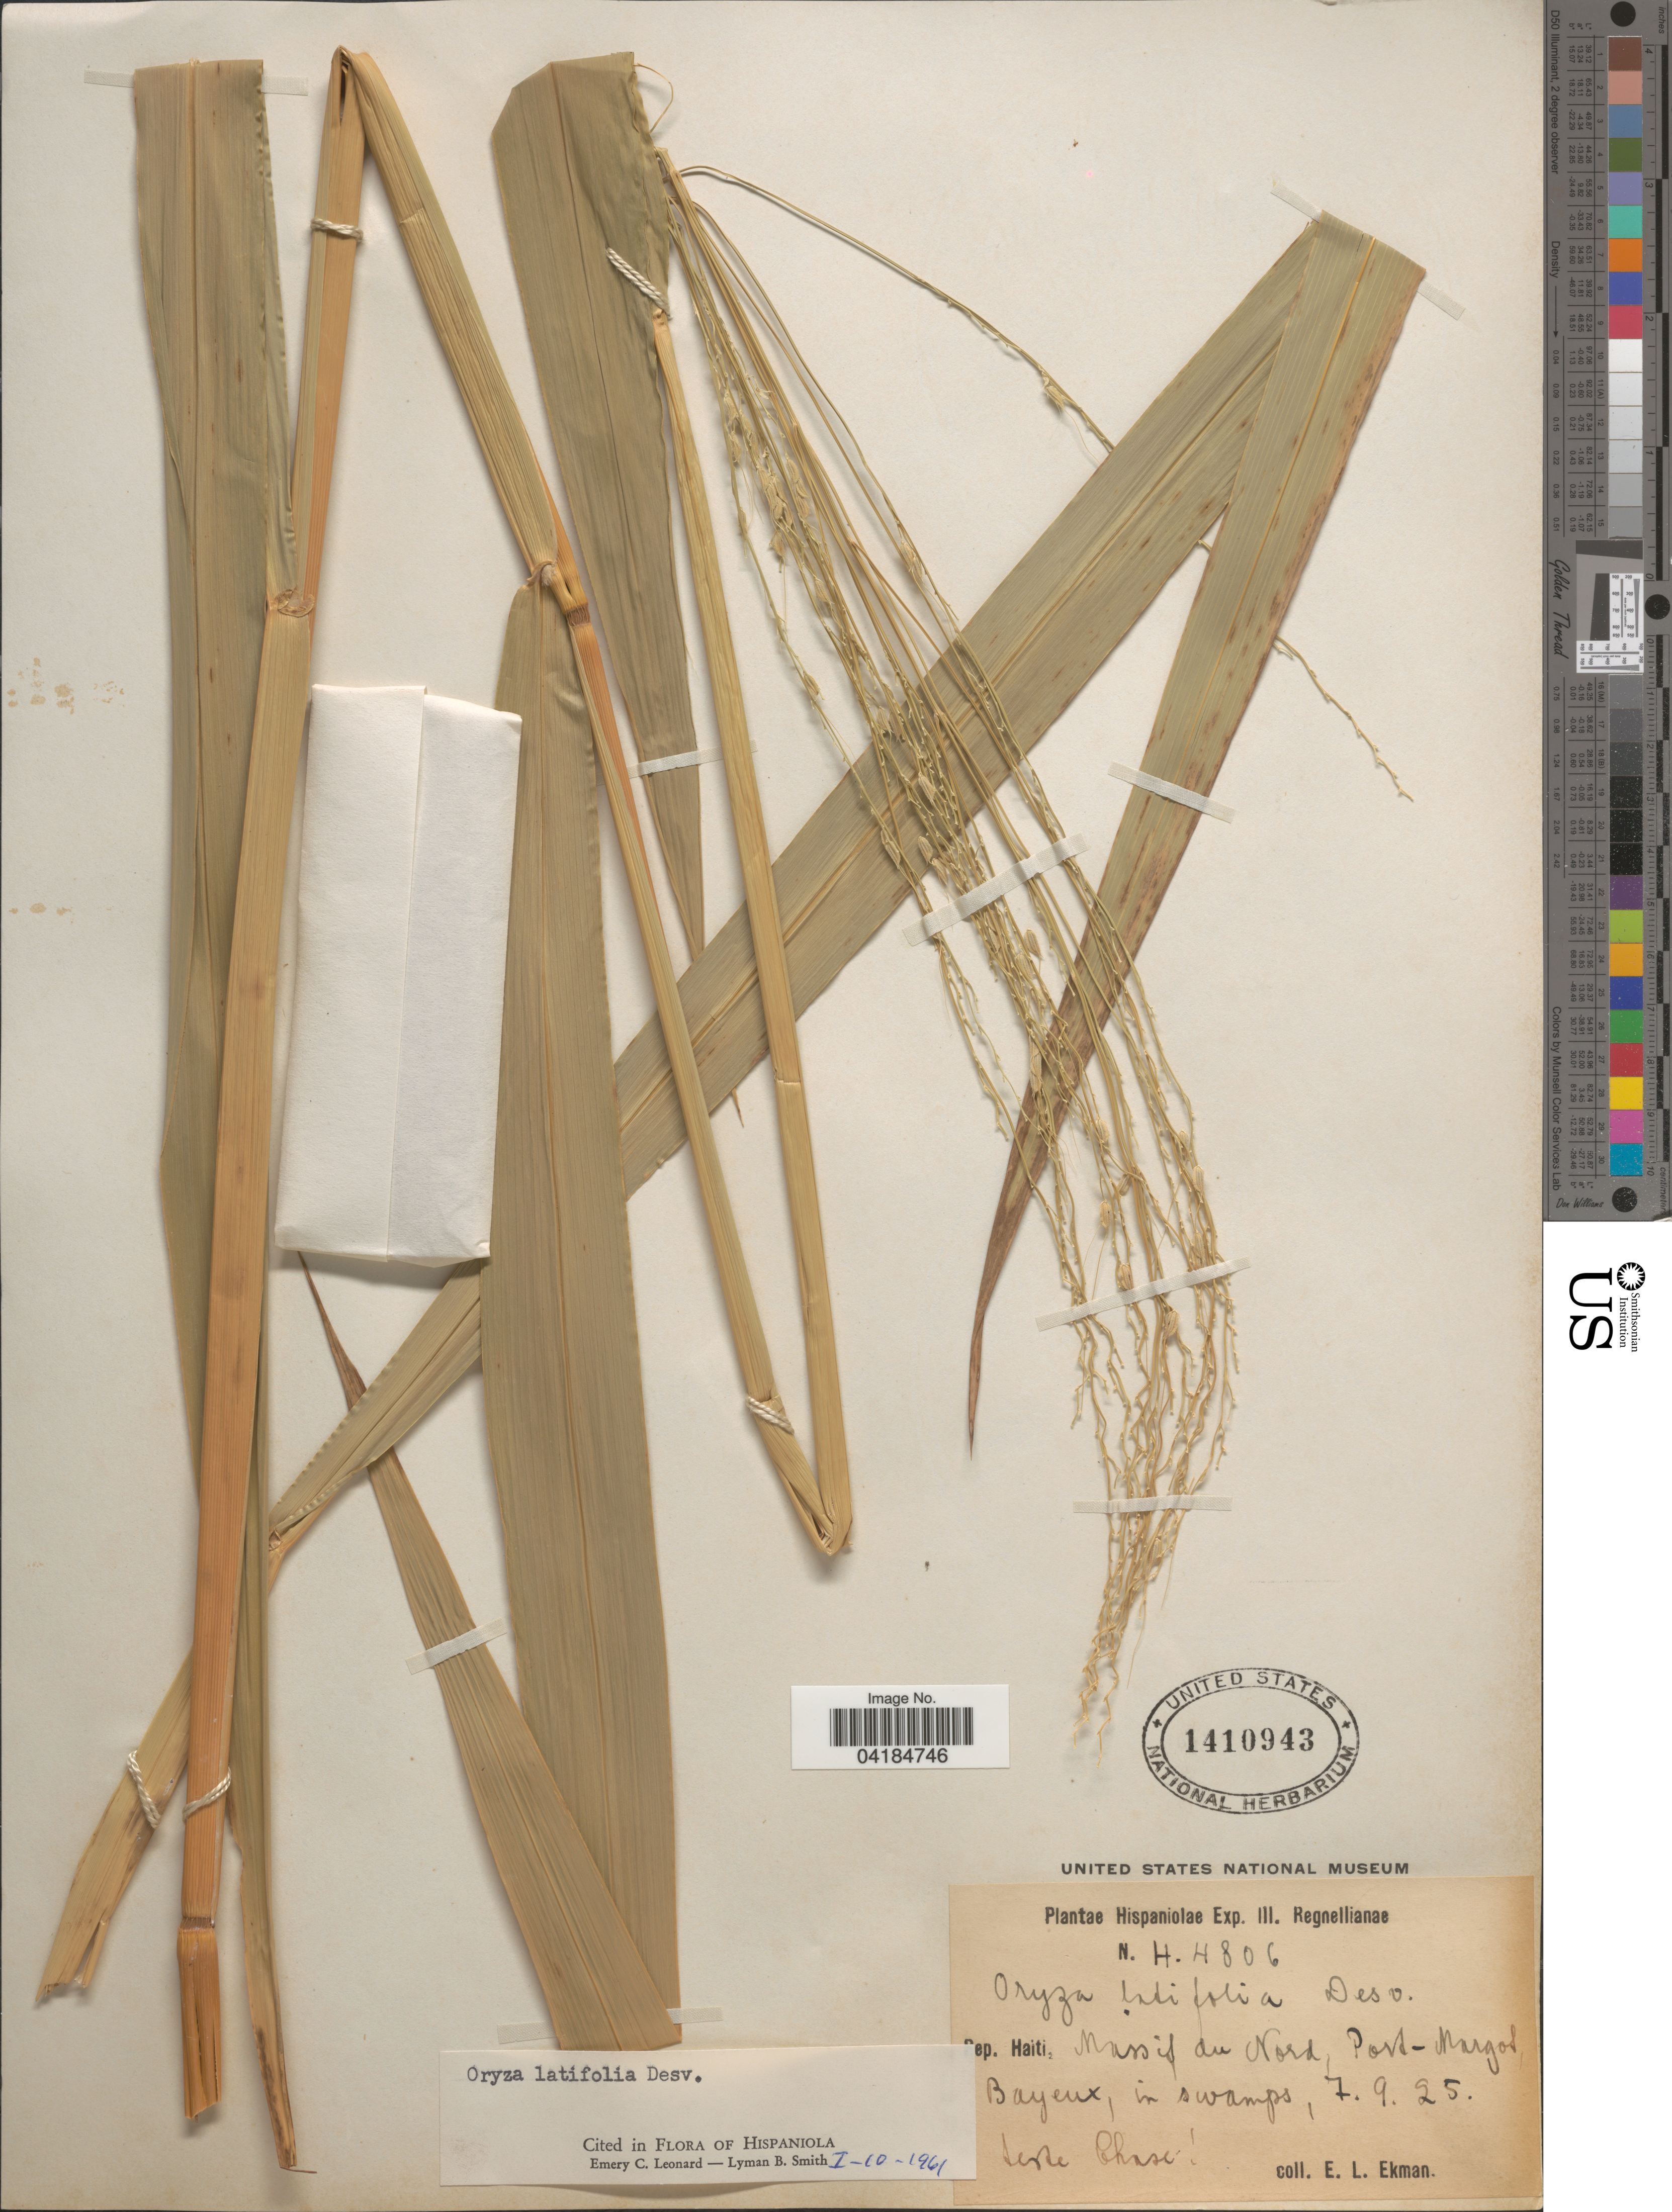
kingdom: Plantae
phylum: Tracheophyta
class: Liliopsida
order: Poales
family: Poaceae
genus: Oryza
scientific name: Oryza latifolia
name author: Desv.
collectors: E. L. Ekman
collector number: H4806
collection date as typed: Transcribed d/m/y: 7/9/25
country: Haiti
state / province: Nord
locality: Massif du Nord, Port-Margot Bayeux, in swamps. Hispanoliae Exp. III. Regnellianae.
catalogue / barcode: US 1410943